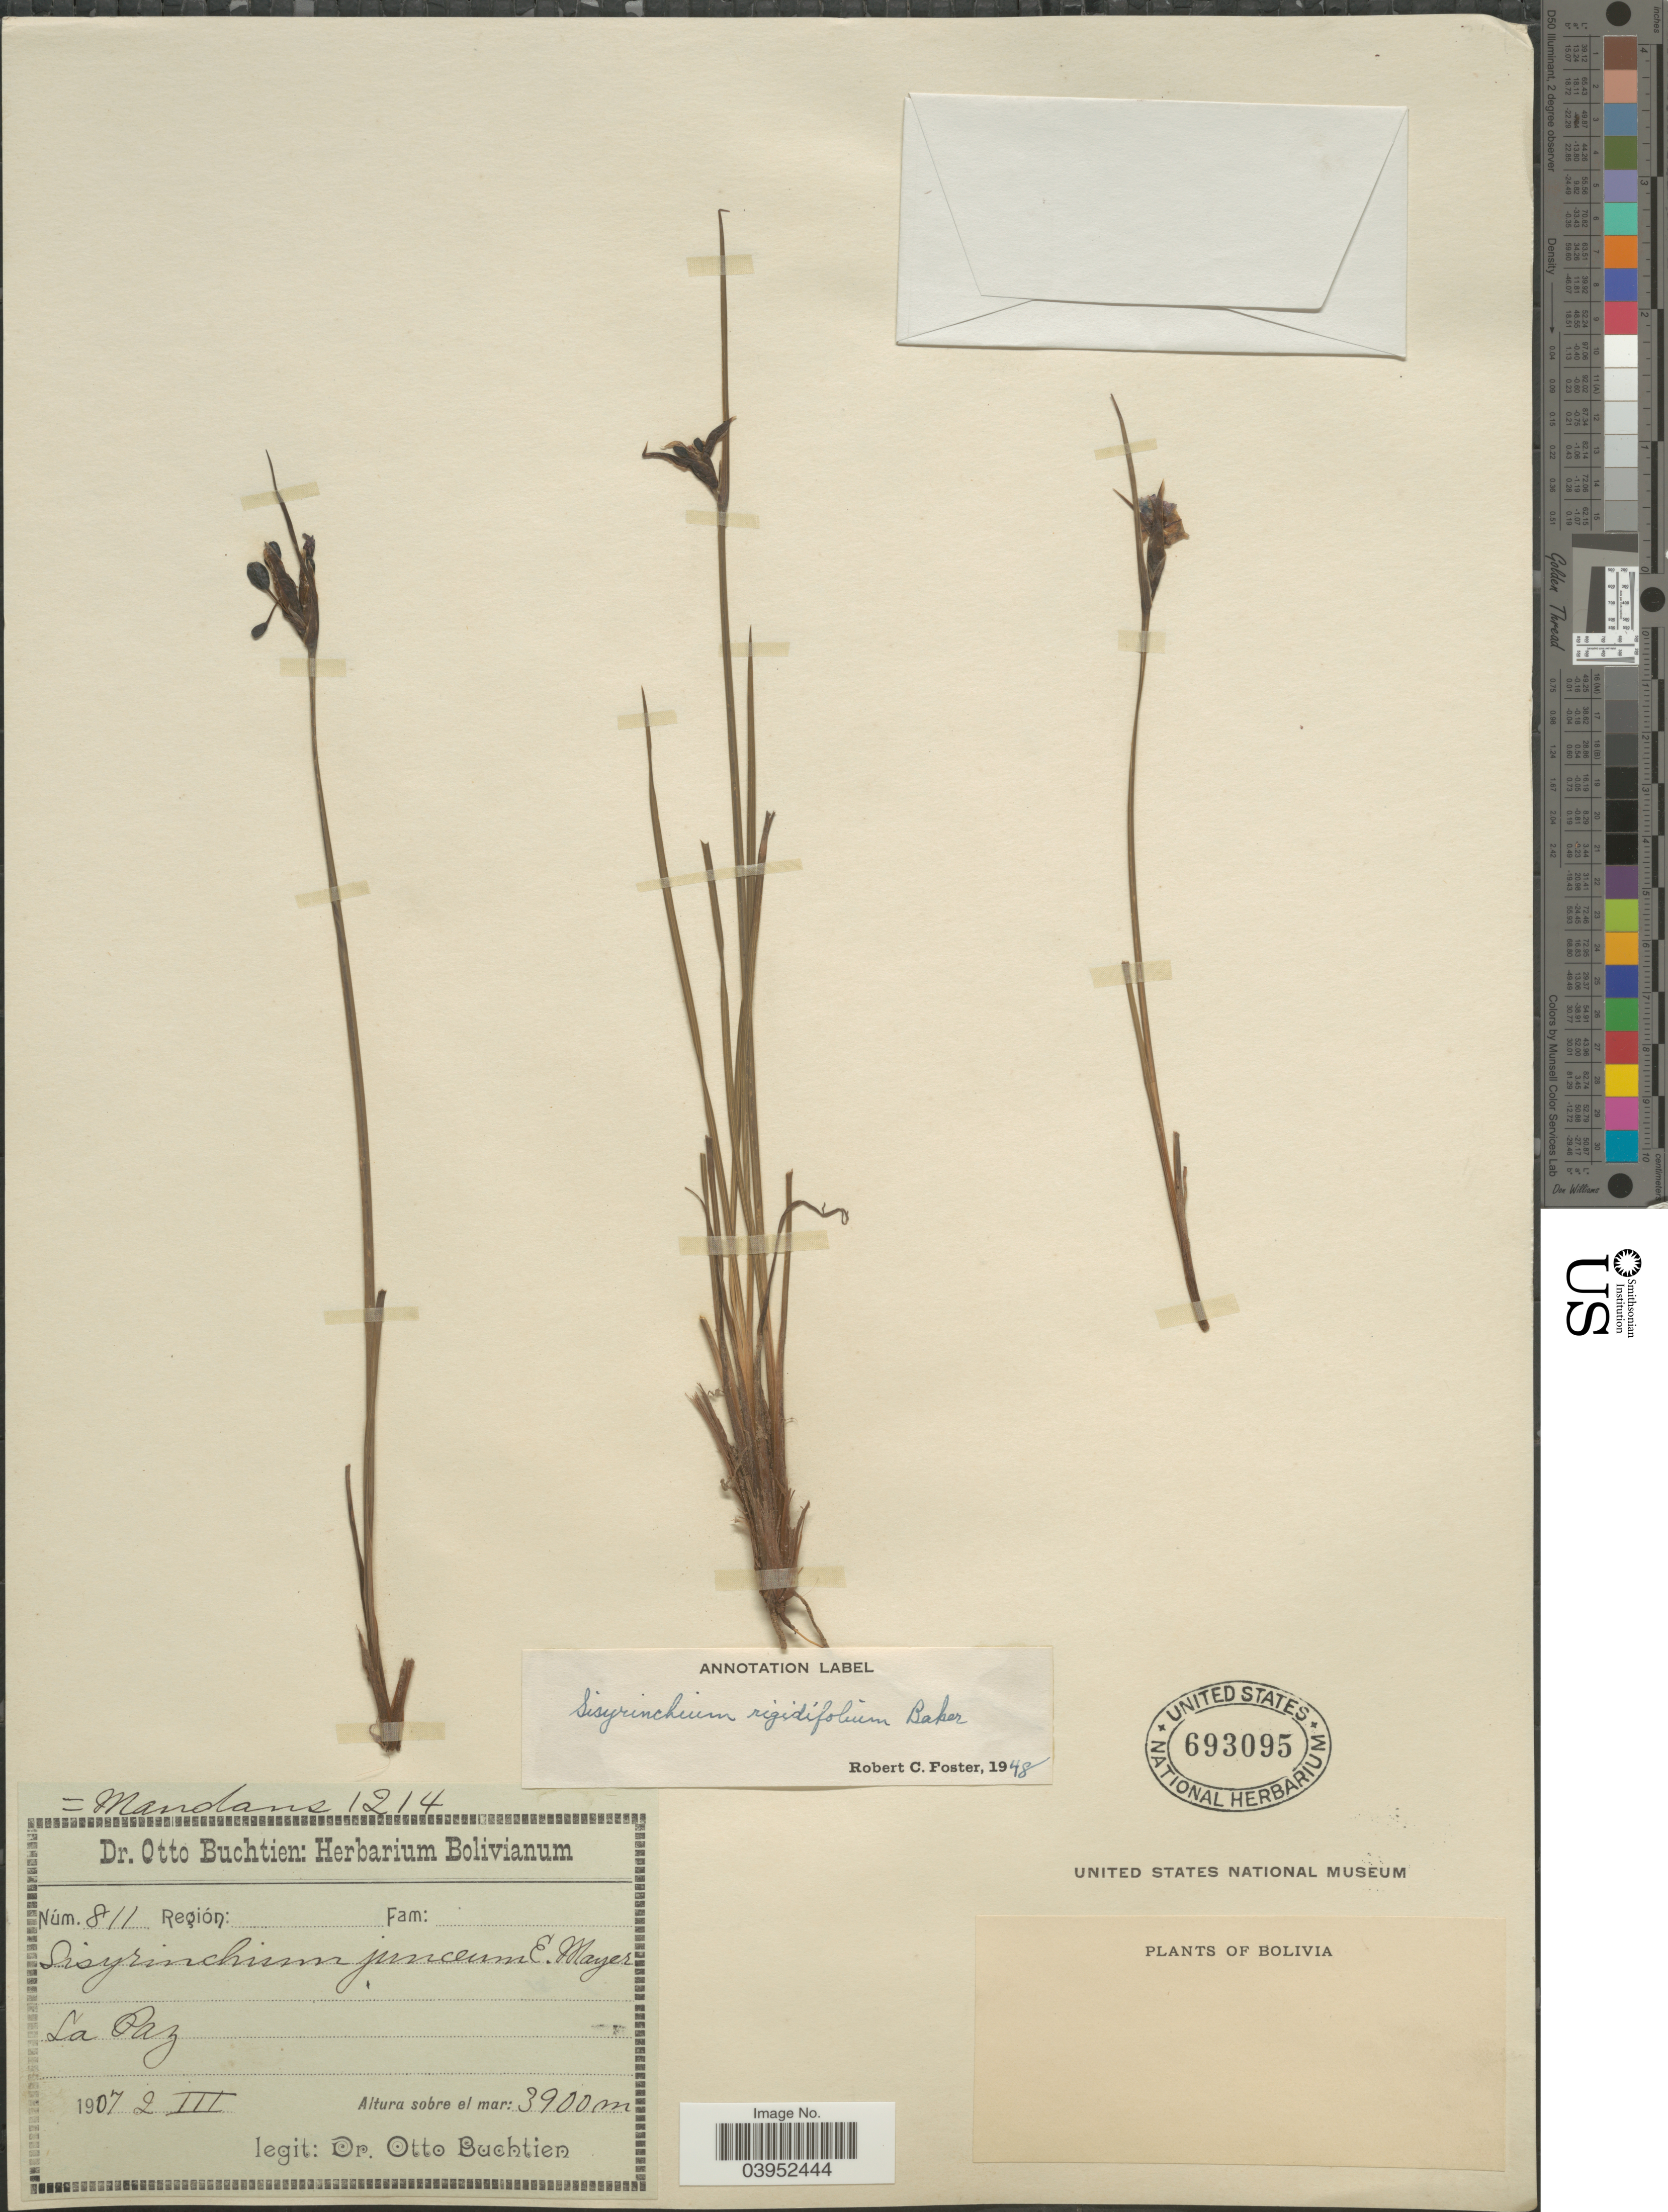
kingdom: Plantae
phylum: Tracheophyta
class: Liliopsida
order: Asparagales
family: Iridaceae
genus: Sisyrinchium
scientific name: Sisyrinchium rigidifolium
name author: Baker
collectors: O. Buchtien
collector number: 811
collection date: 1907-03-02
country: Bolivia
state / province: La Paz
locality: Mandans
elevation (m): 3900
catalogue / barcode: US 693095